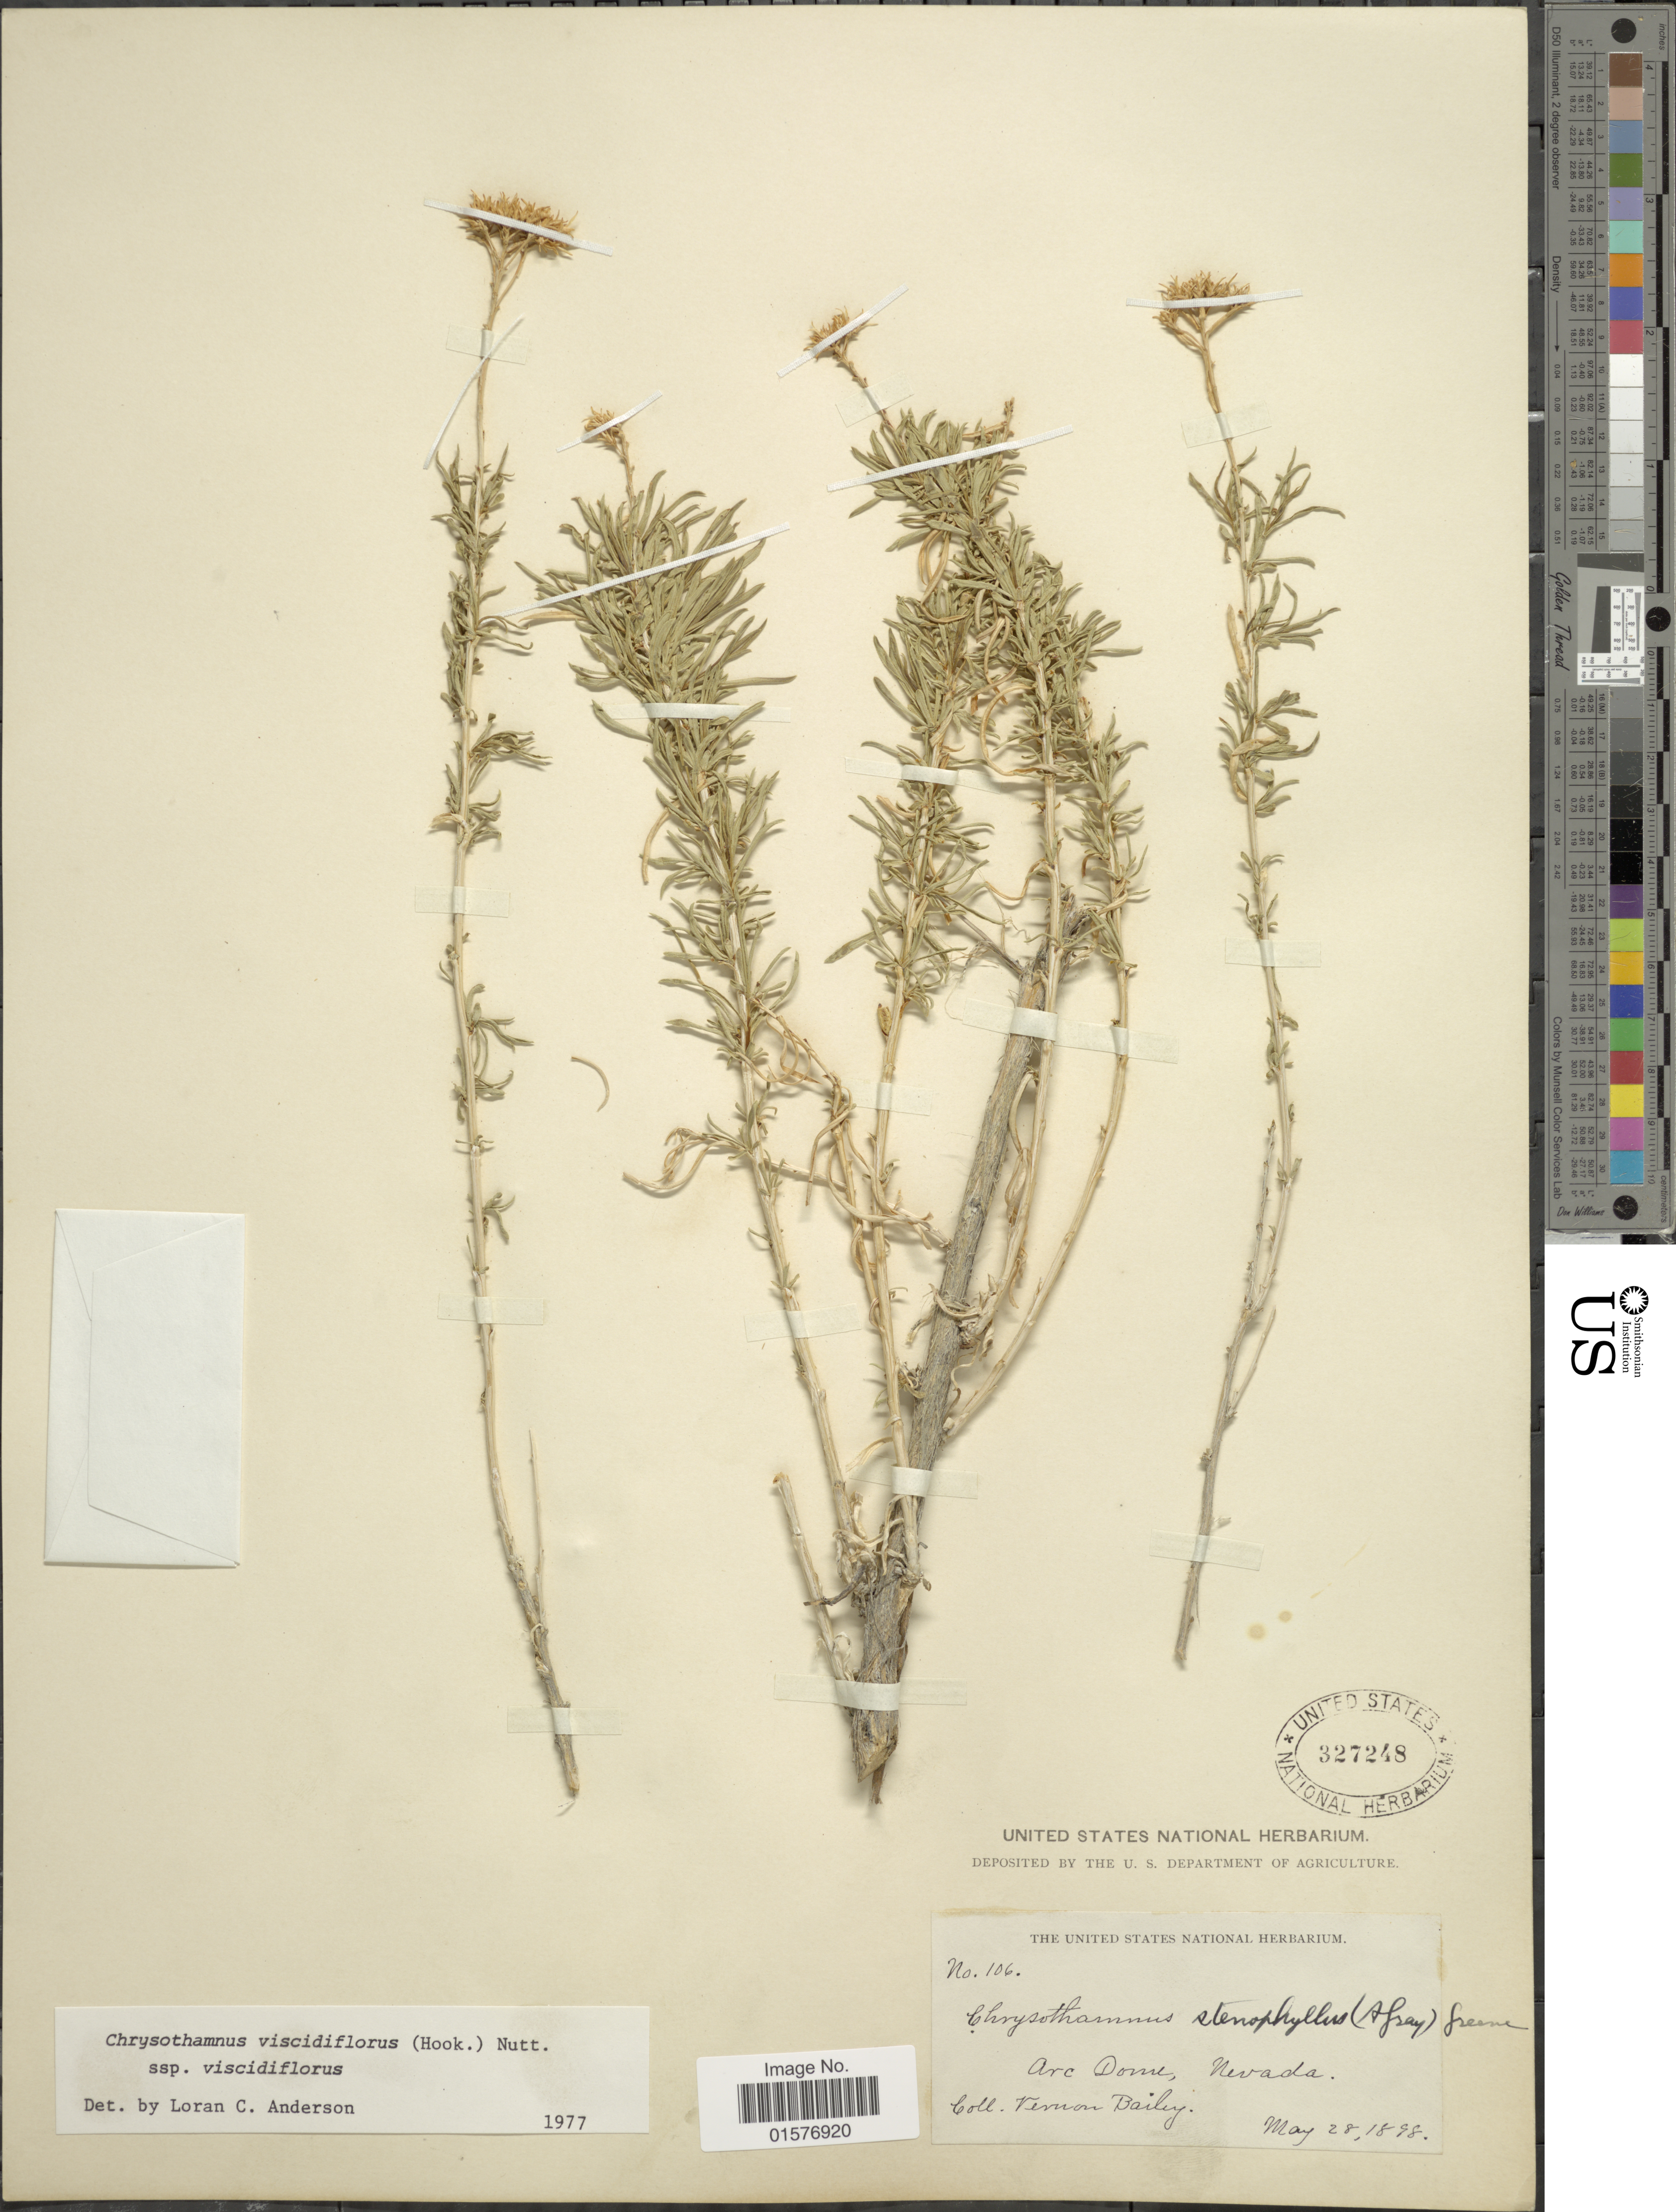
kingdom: Plantae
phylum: Tracheophyta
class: Magnoliopsida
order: Asterales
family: Asteraceae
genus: Chrysothamnus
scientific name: Chrysothamnus viscidiflorus subsp. viscidiflorus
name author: (Hook.) Nutt.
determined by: Urbatsch, Lowell E., Curator (LSU), Louisiana State University (UNITED STATES)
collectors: V. O. Bailey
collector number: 106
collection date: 1898-05-28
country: United States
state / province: Nevada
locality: Arc Dome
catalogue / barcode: US 327248